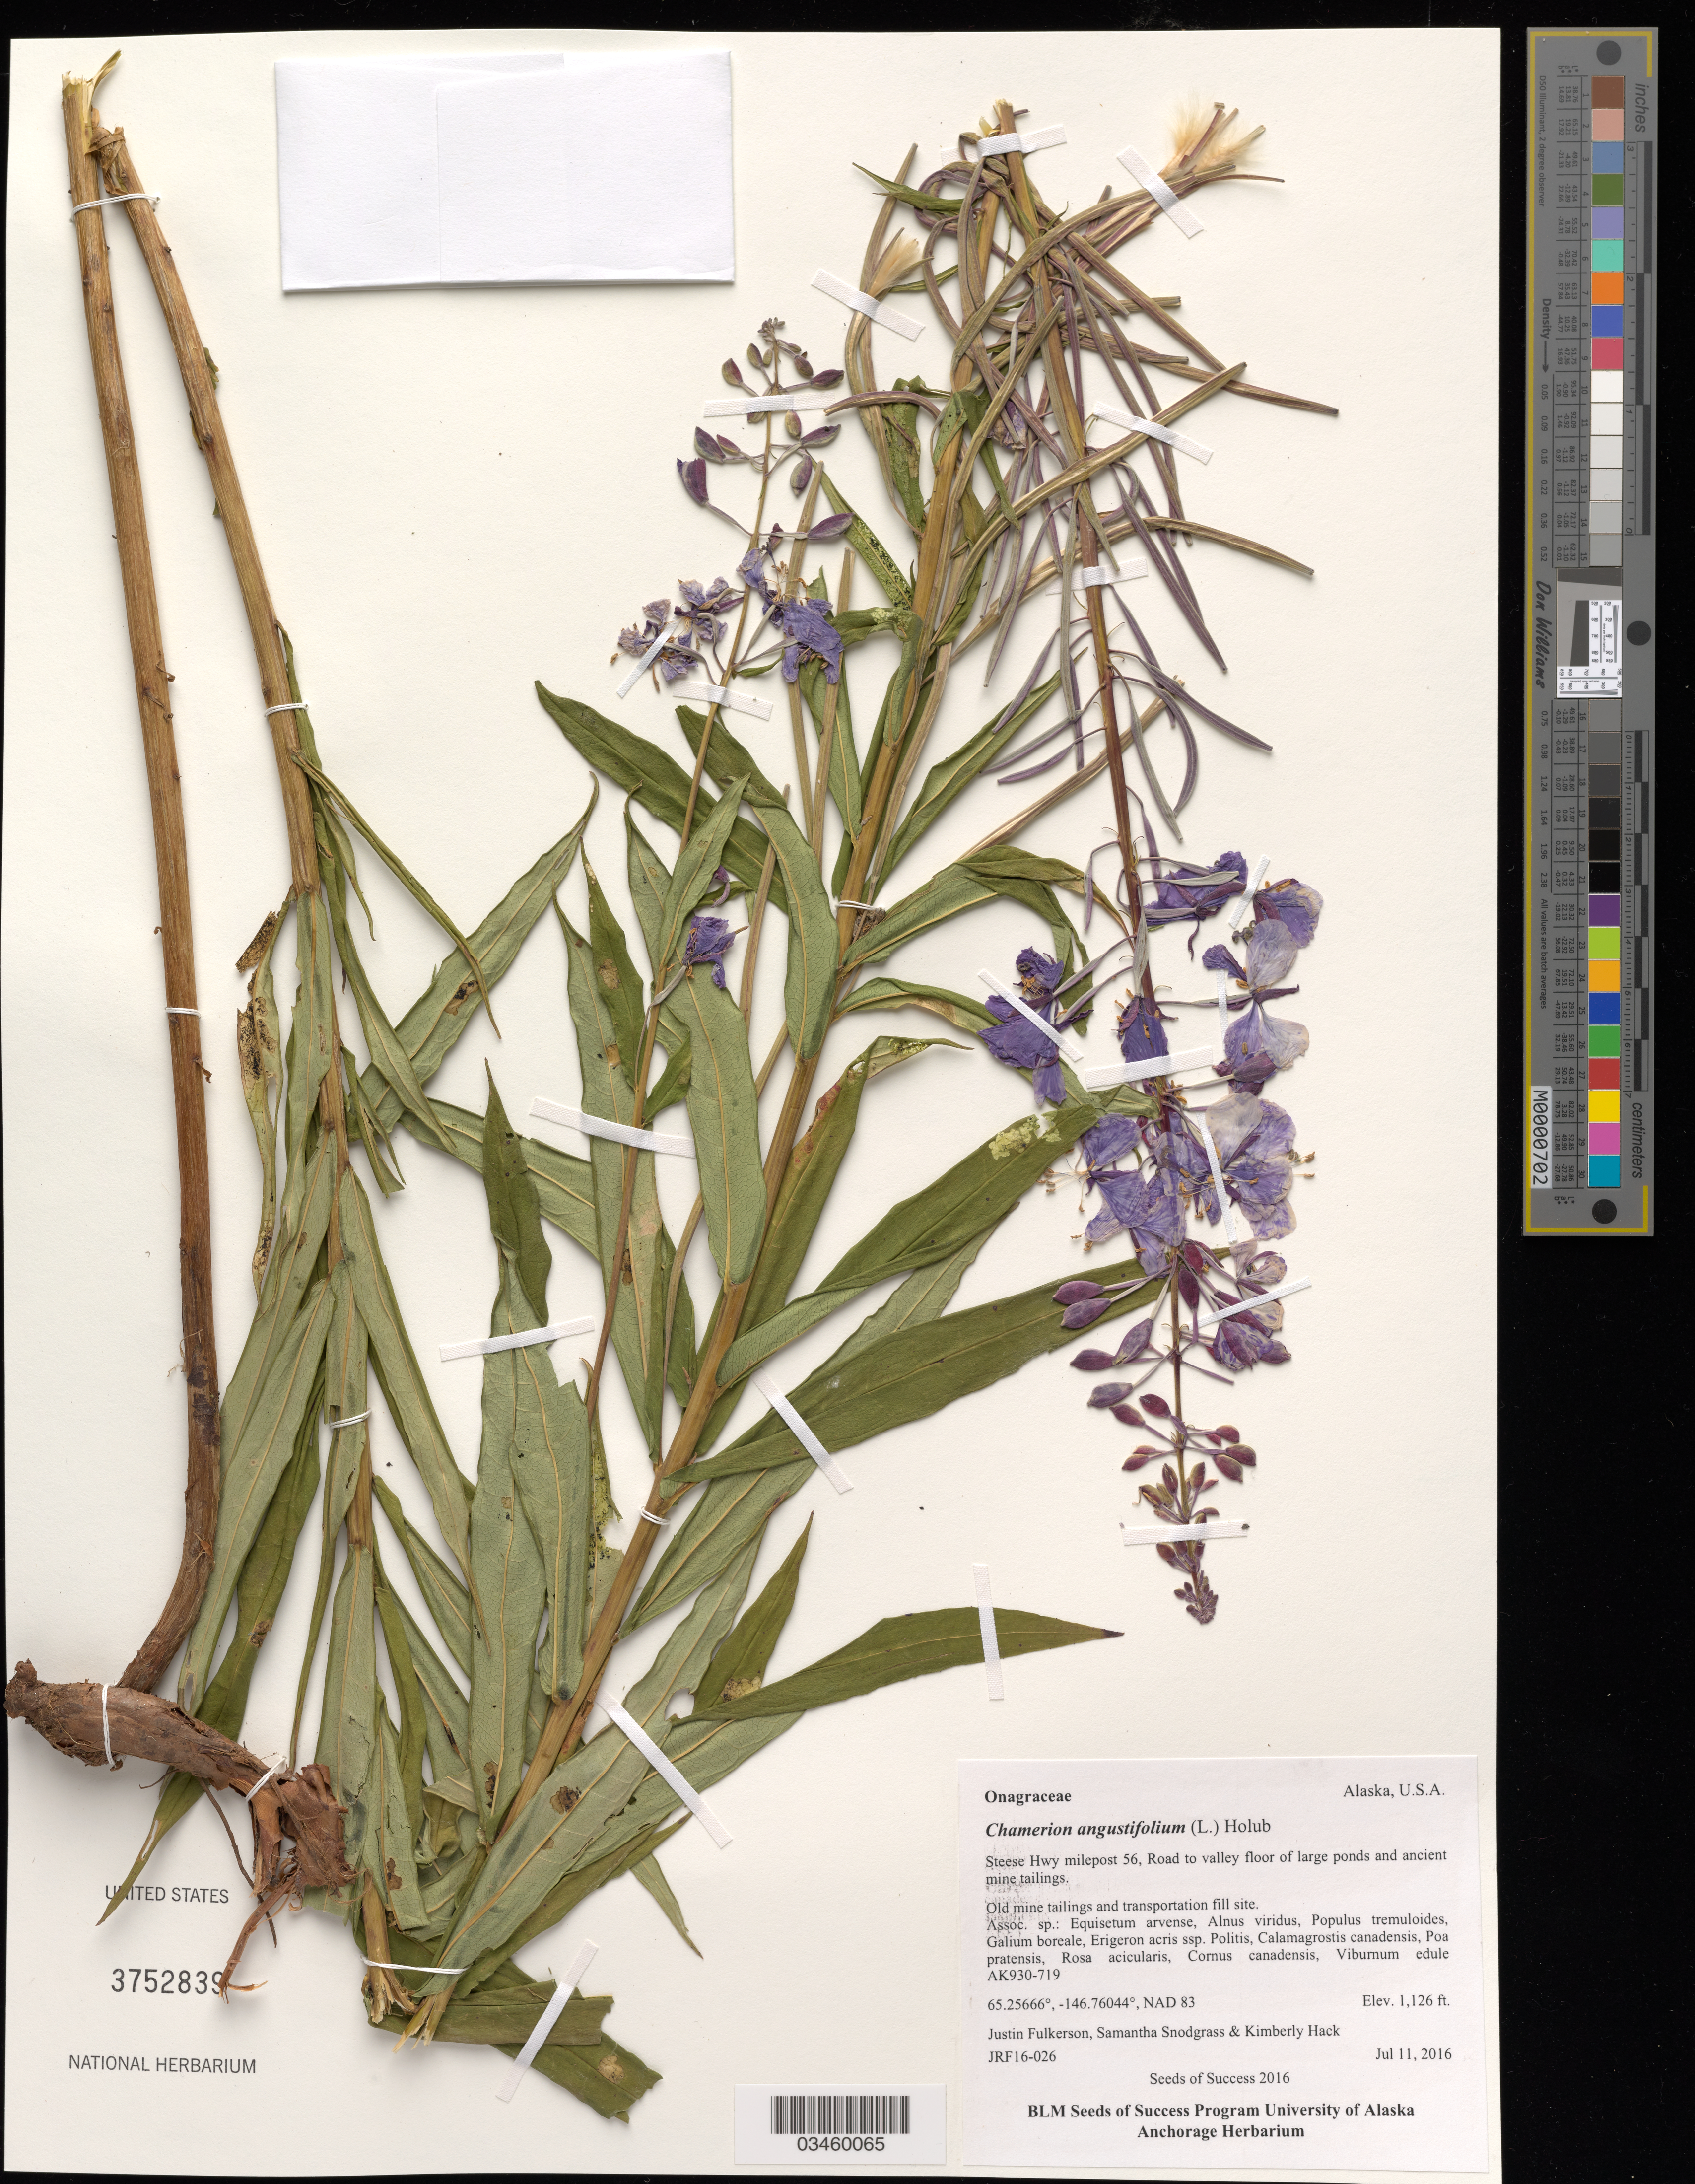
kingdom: Plantae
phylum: Tracheophyta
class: Magnoliopsida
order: Myrtales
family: Onagraceae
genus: Chamaenerion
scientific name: Chamaenerion angustifolium subsp. circumvagum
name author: (Mosquin) Moldenke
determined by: Wagner, W. L., (BOT), Smithsonian Institution - National Museum of Natural History (UNITED STATES)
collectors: J. Fulkerson, K. Hack & S. Snodgrass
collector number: AK930-719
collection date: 2016-07-11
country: United States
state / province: Alaska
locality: Steese Hwy, milepost 56, Road to valley floor of large ponds and ancient mine tailings.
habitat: Old mine tailings and transportation fill site.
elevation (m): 343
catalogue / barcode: US 3752839